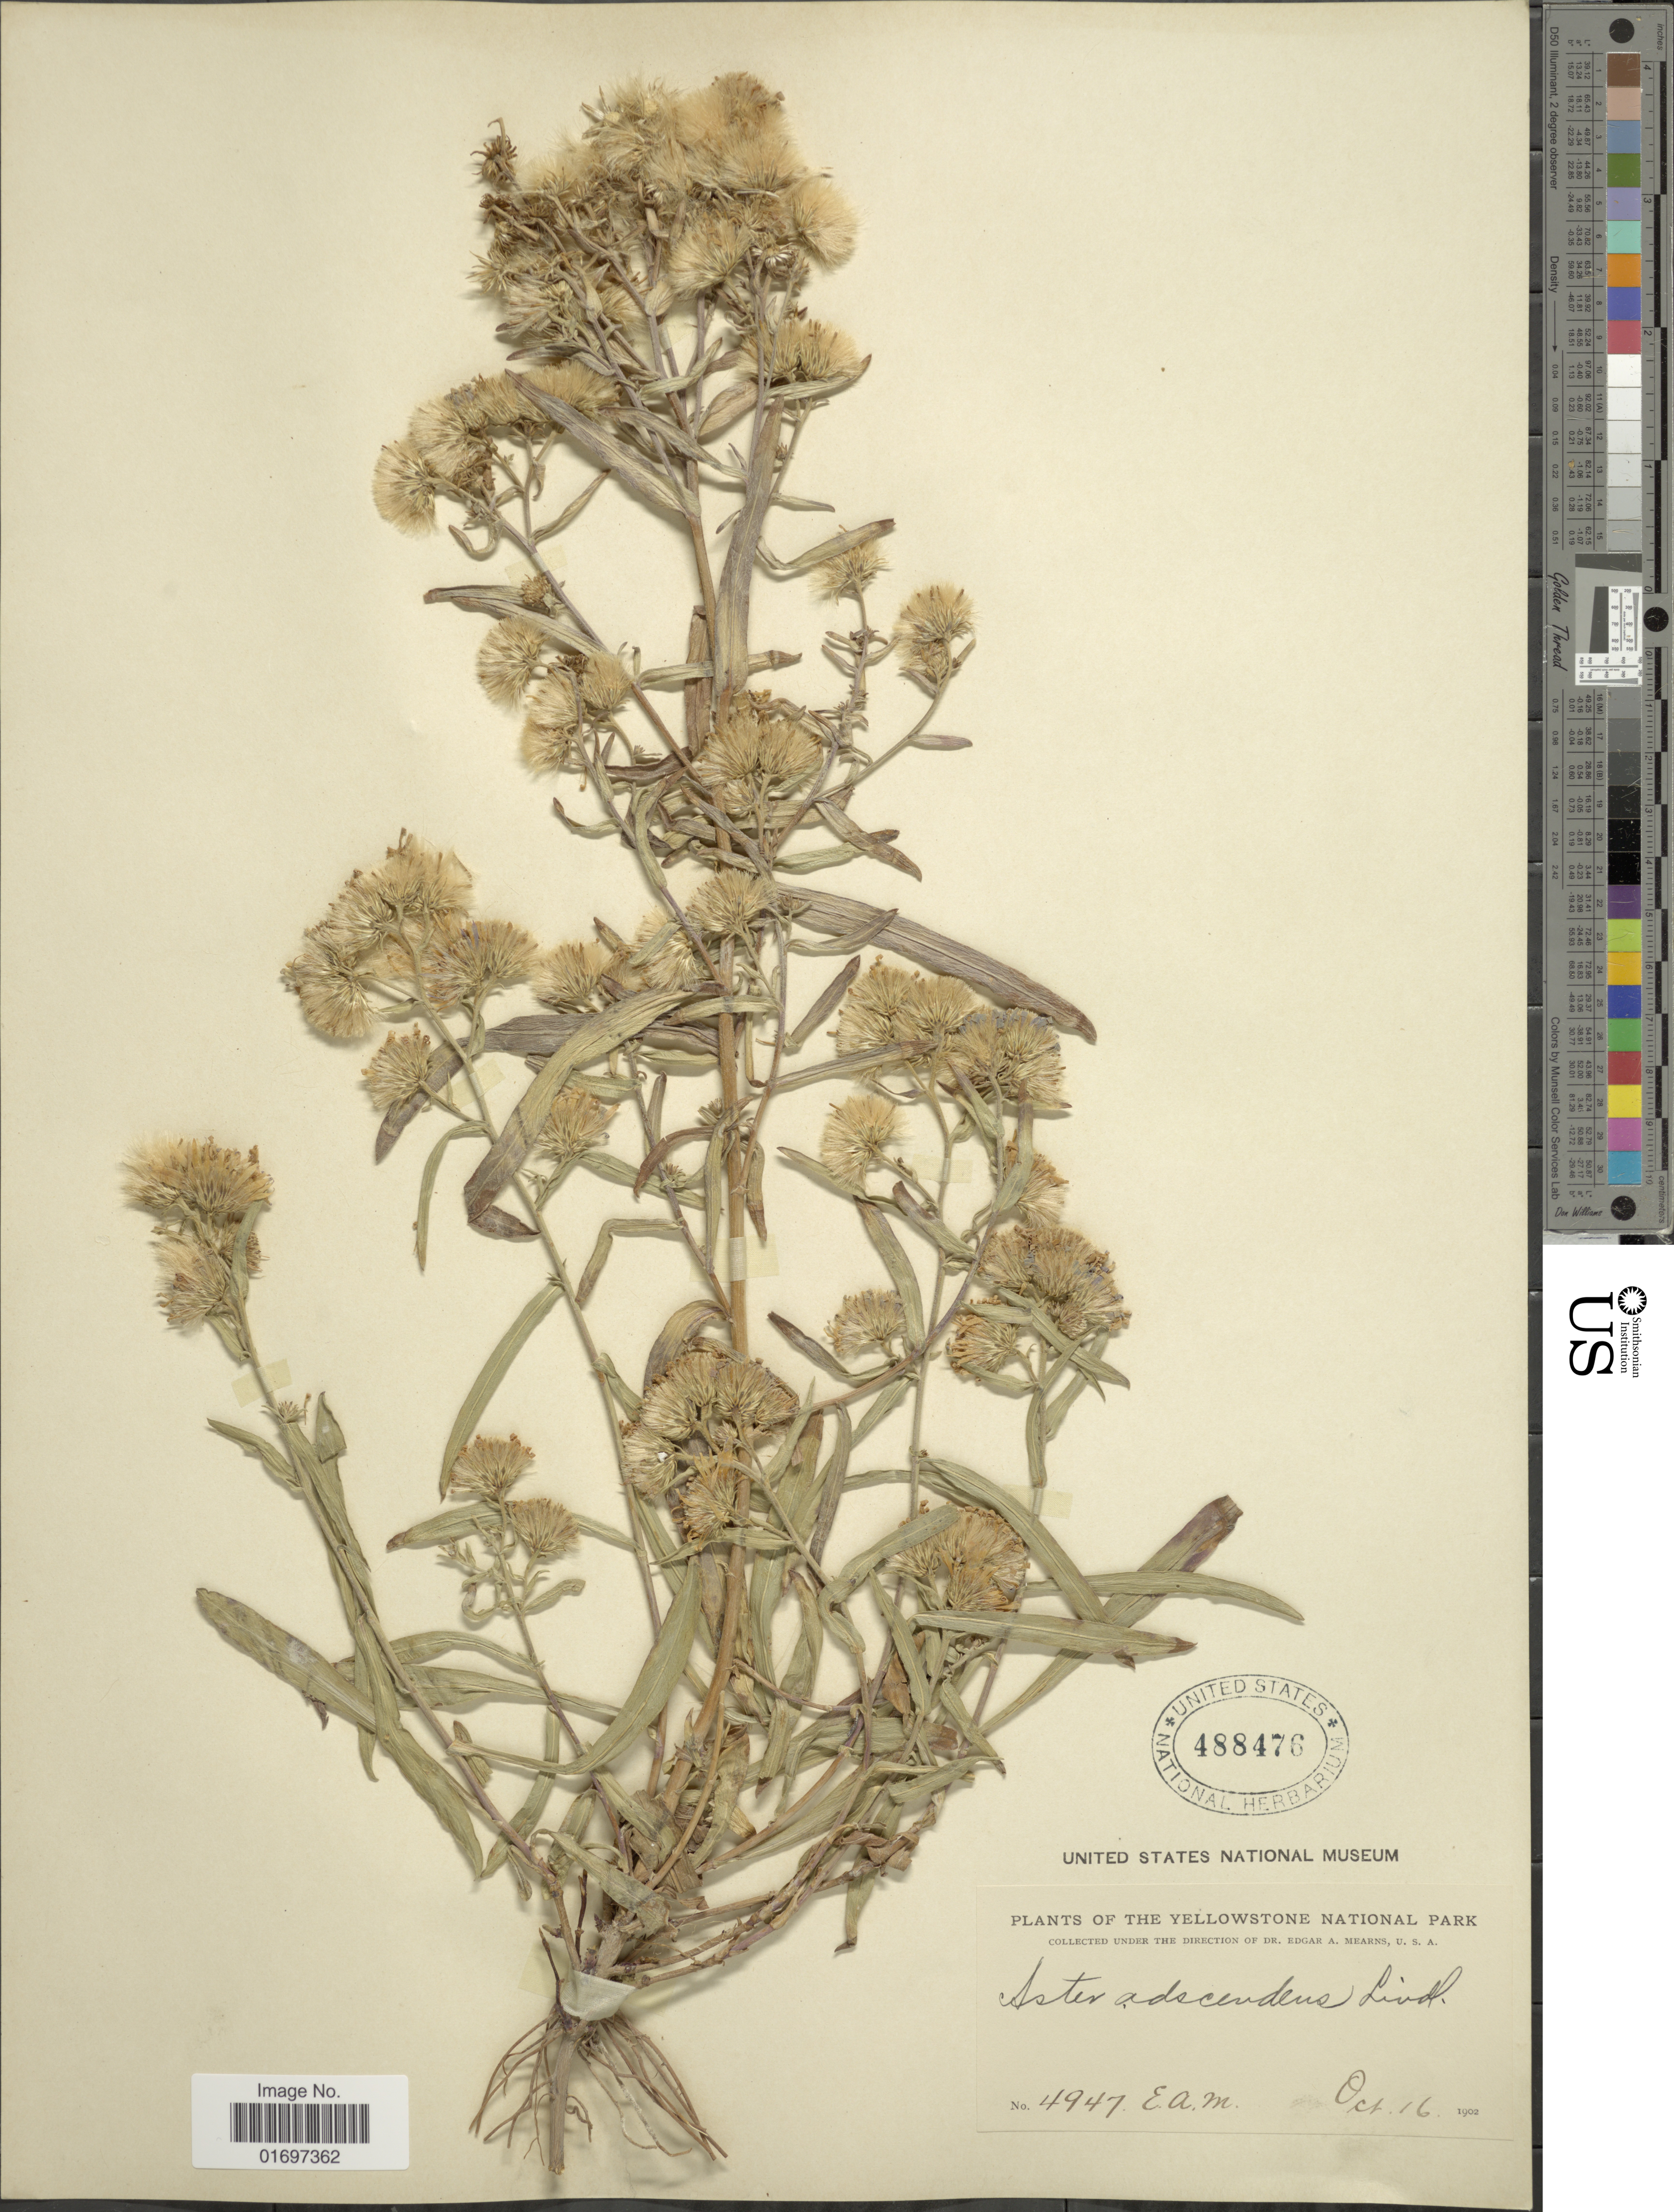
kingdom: Plantae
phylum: Tracheophyta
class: Magnoliopsida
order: Asterales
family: Asteraceae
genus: Symphyotrichum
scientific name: Symphyotrichum ascendens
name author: (Lindl.) G.L. Nesom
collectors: E. A. Mearns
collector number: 4947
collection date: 1902-10-16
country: United States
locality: Yellowstone National Park.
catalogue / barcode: US 488476